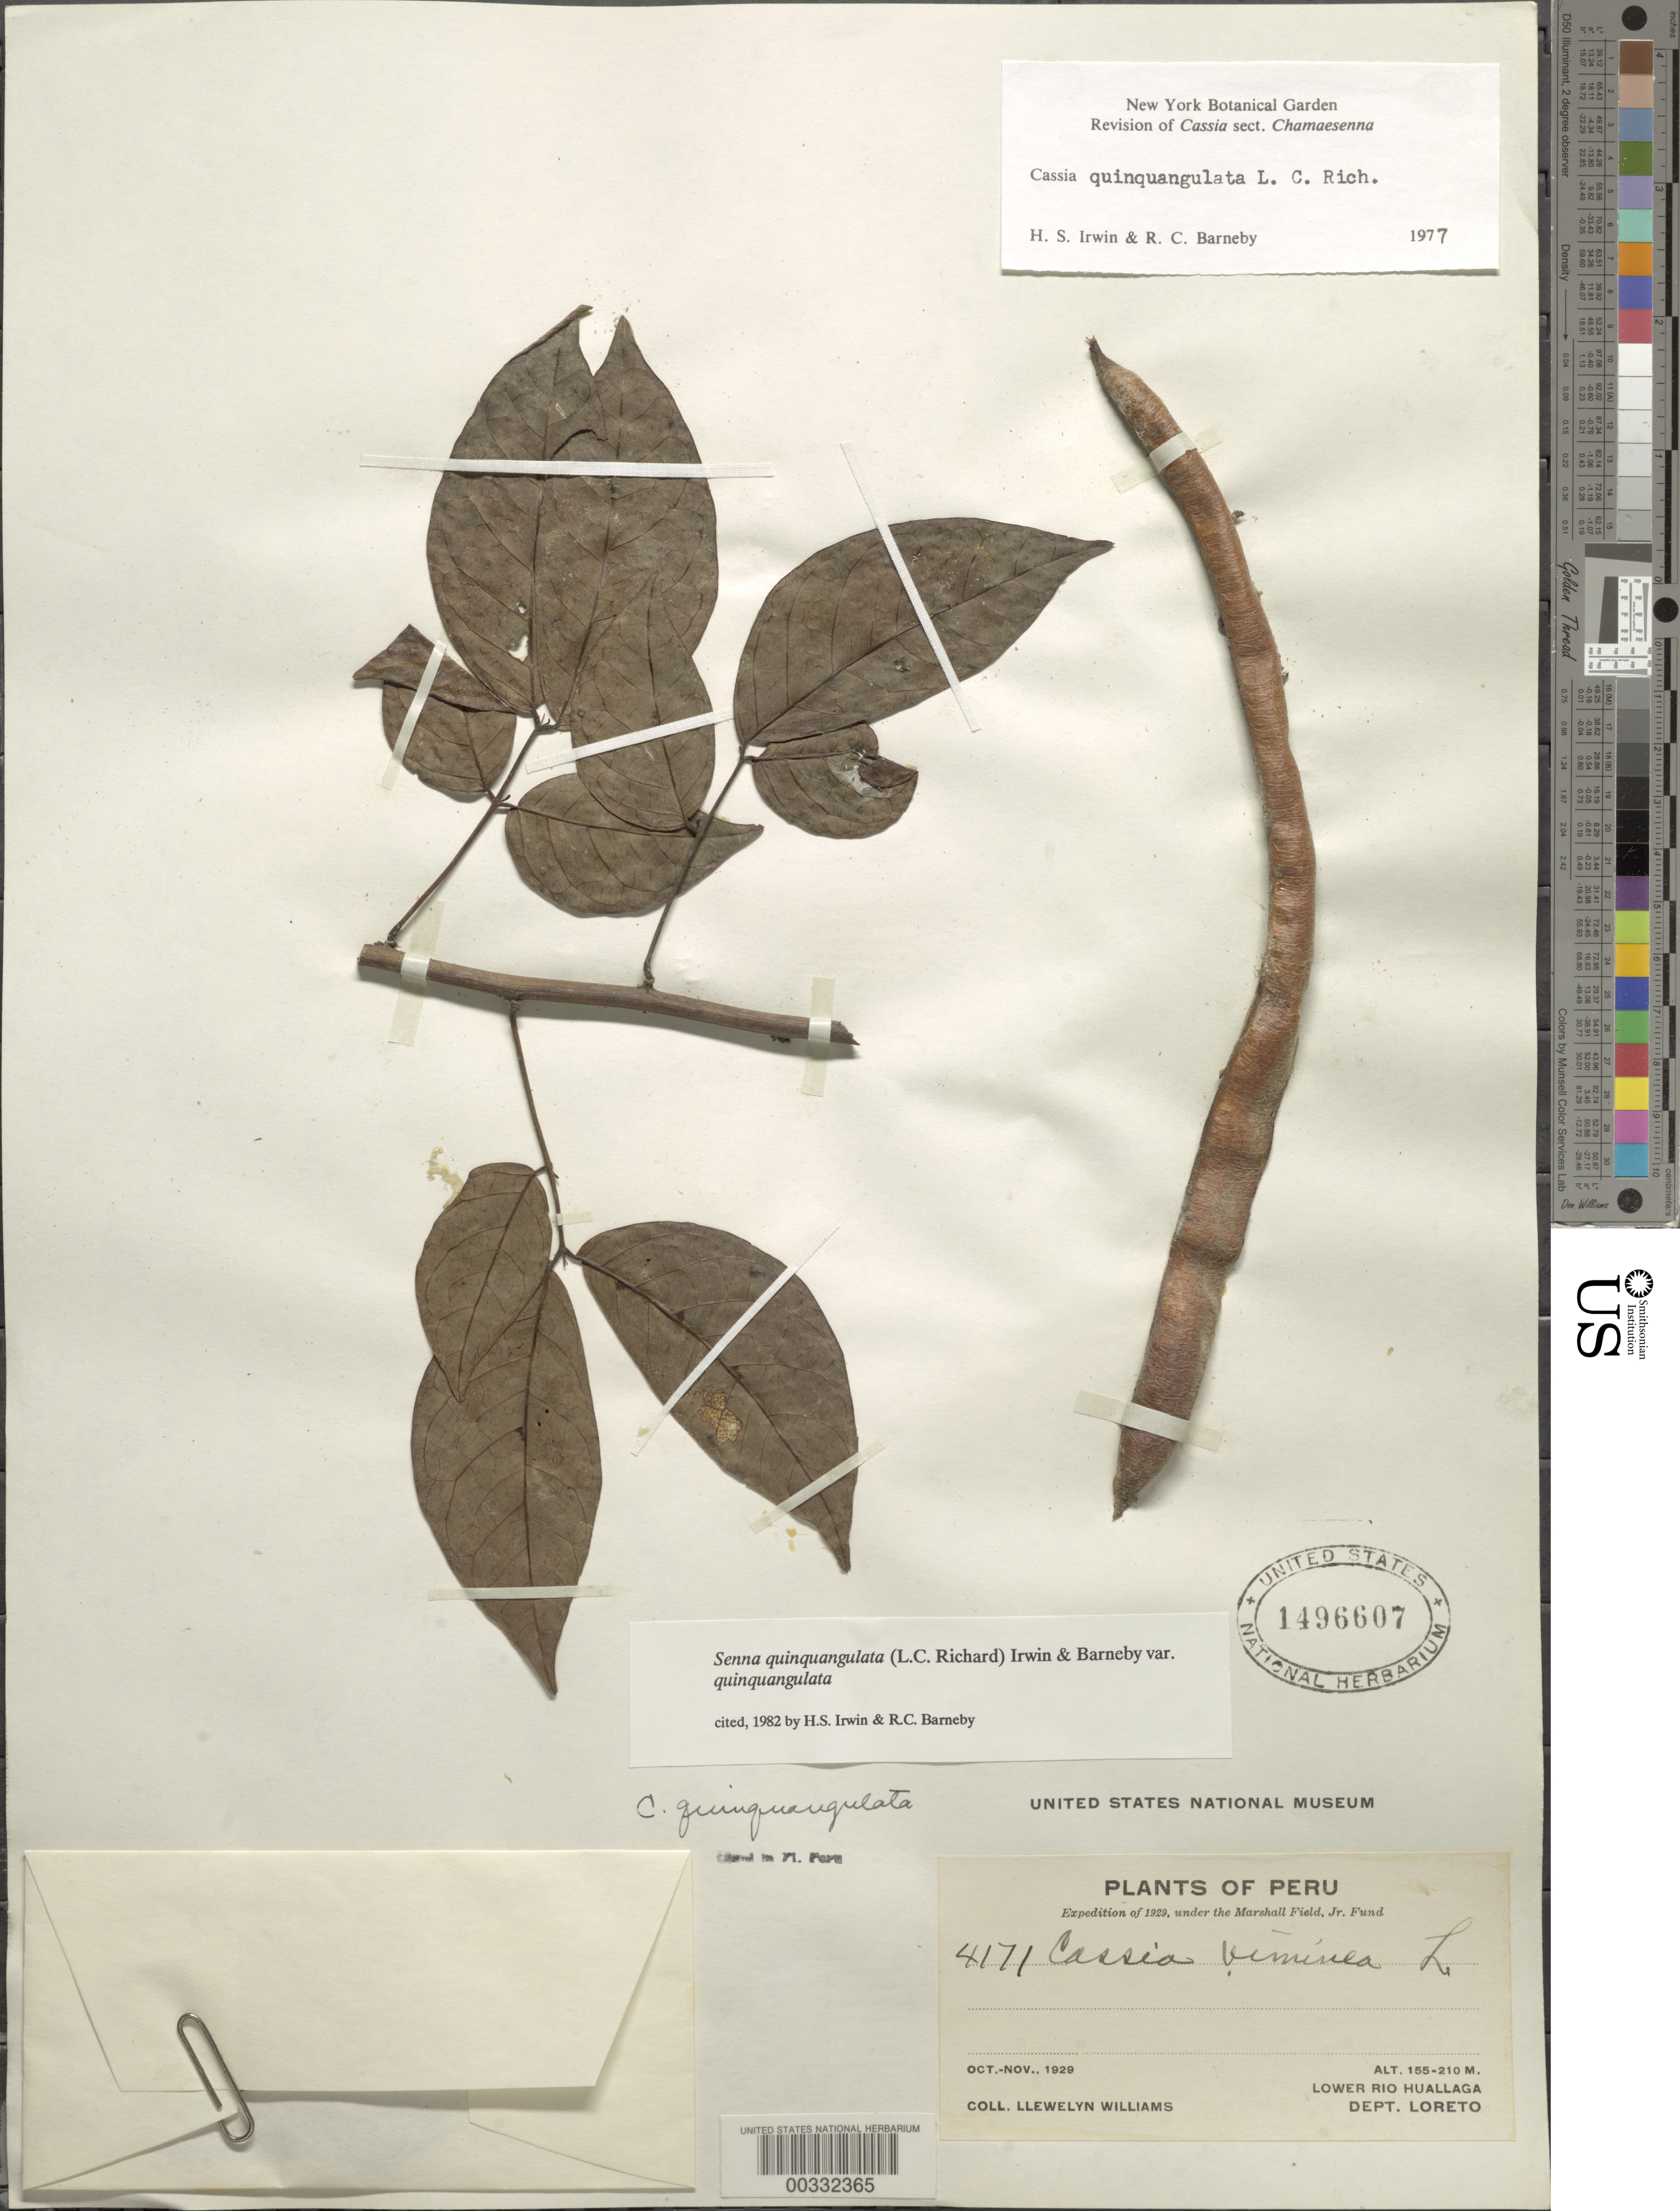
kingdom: Plantae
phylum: Tracheophyta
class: Magnoliopsida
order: Fabales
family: Fabaceae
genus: Senna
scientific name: Senna quinquangulata var. quinquangulata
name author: H.S. Irwin & Barneby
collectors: Ll. Williams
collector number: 4171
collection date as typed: Oct 1929 to -- Nov 1929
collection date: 1929-10/1929-11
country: Peru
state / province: Loreto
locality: Lower rio huallaga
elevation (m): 155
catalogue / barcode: US 1496607